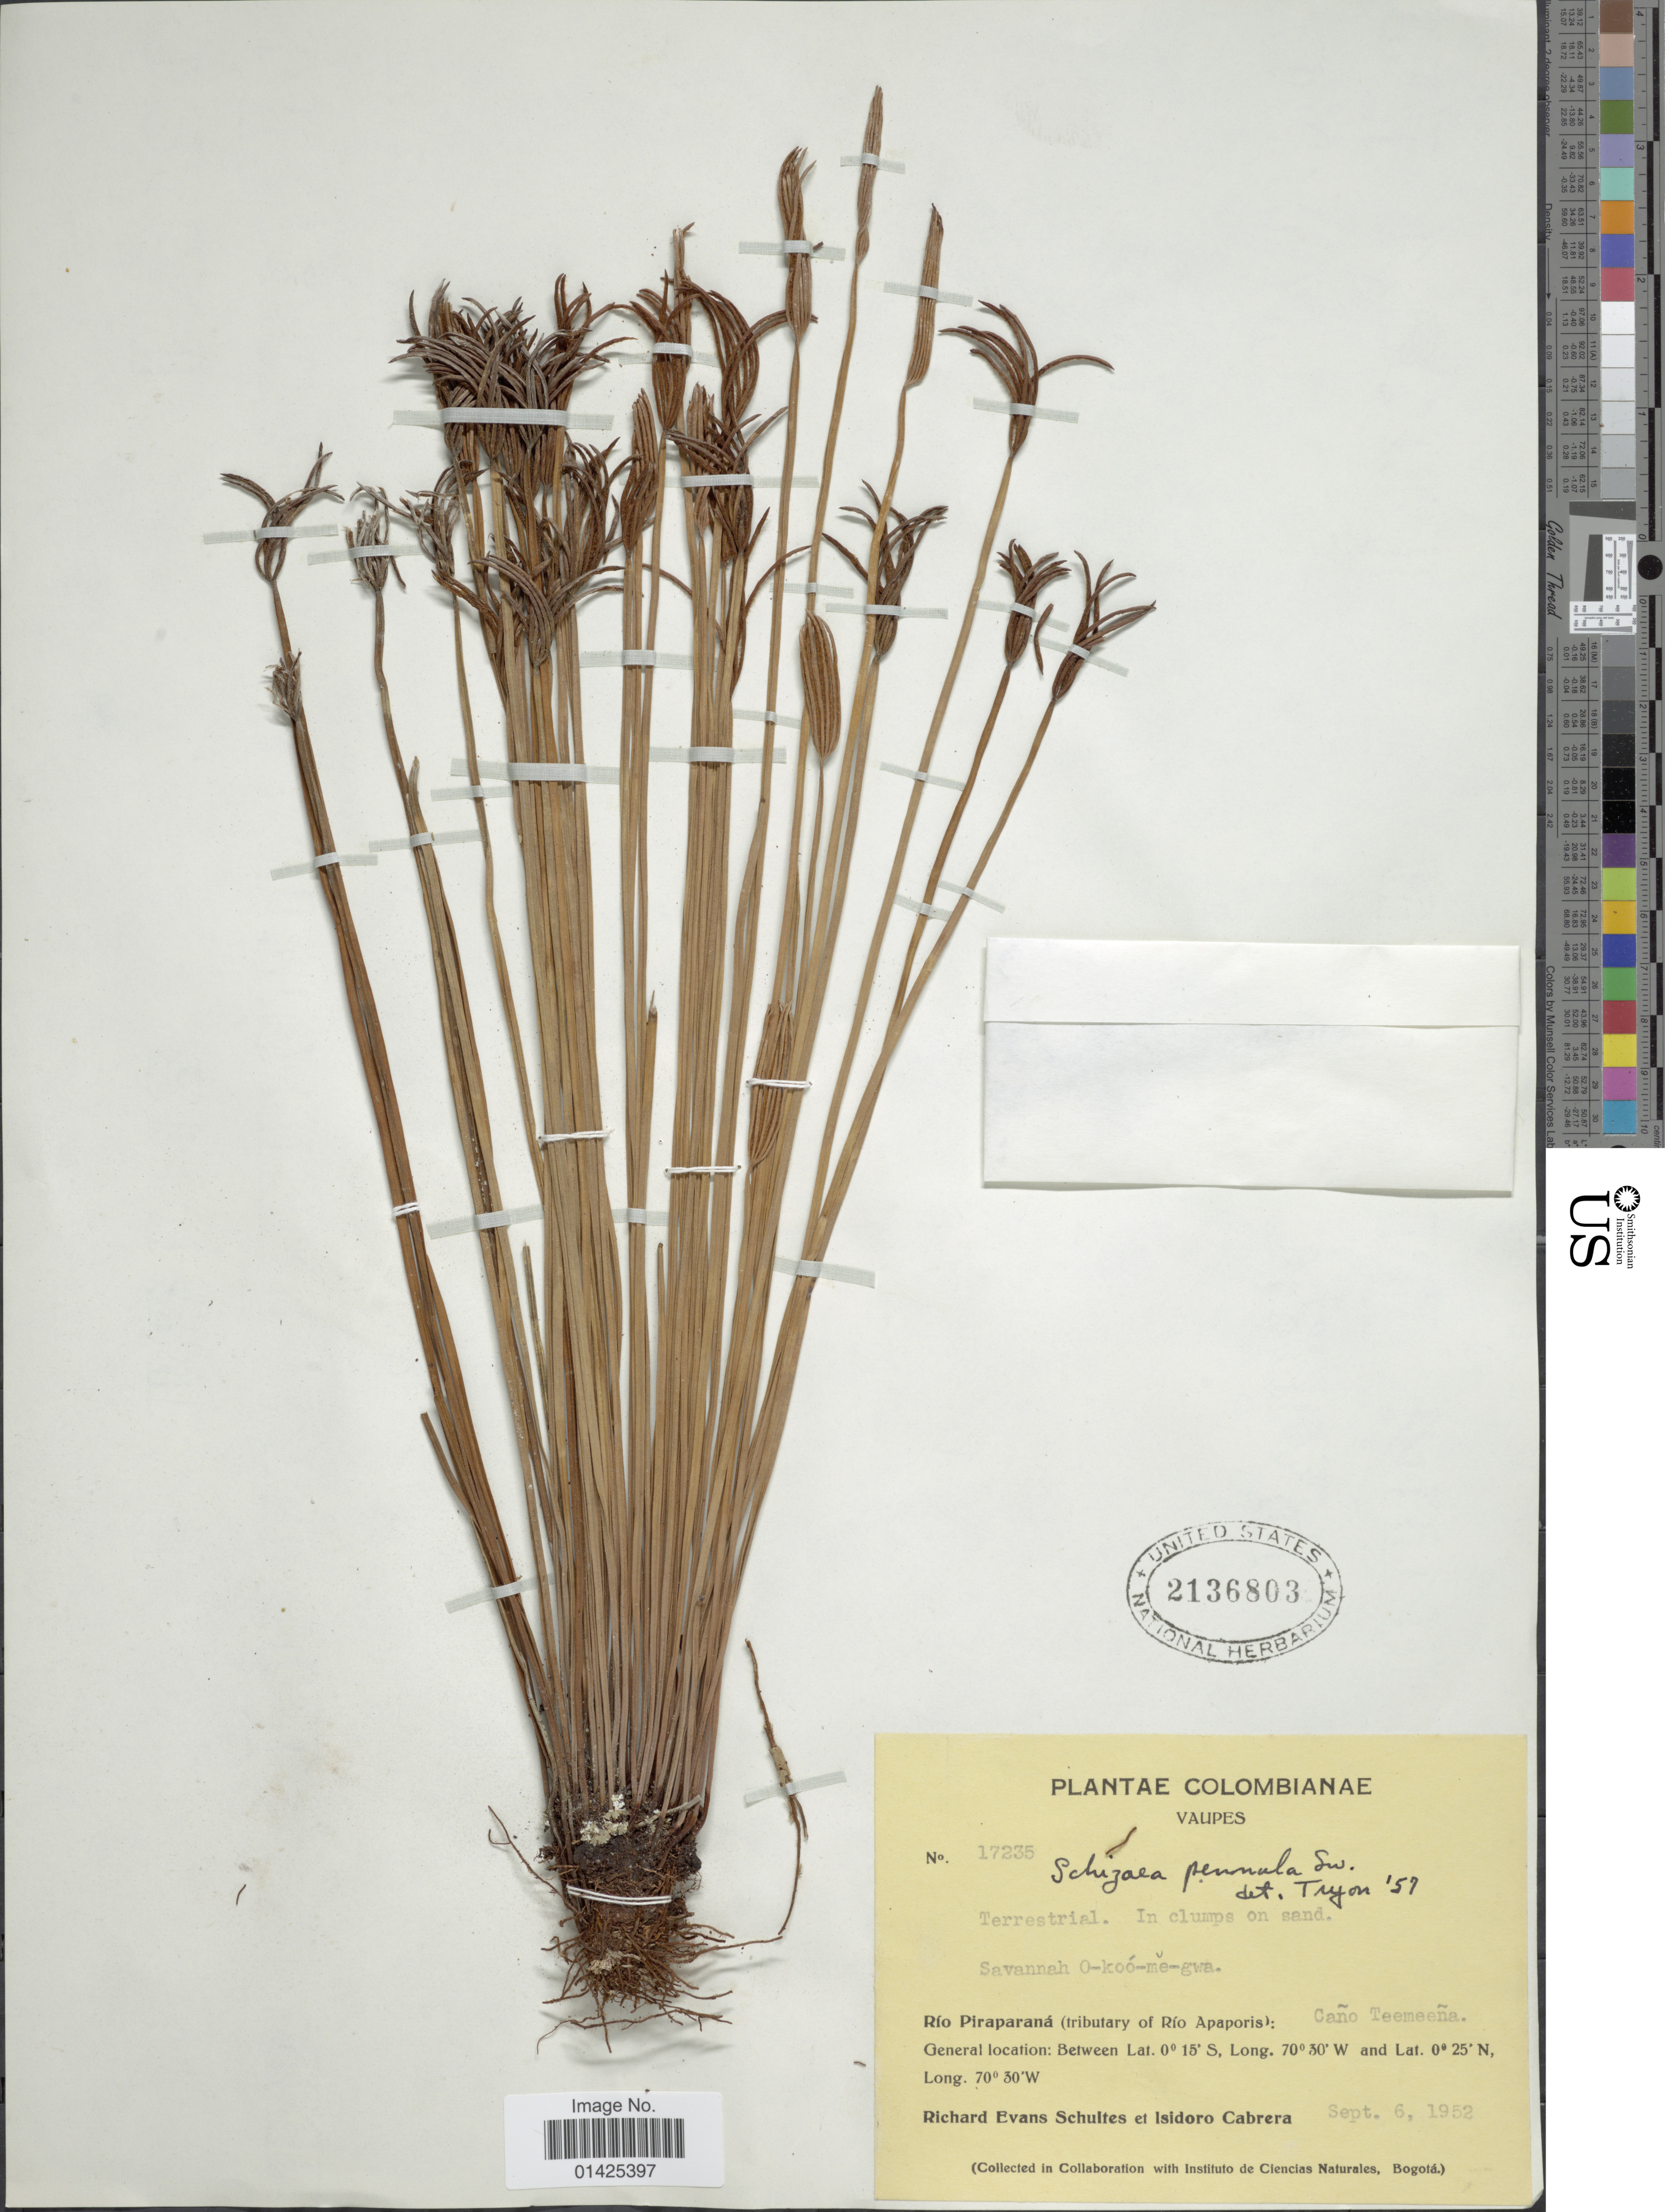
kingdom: Plantae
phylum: Tracheophyta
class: Polypodiopsida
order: Schizaeales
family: Schizaeaceae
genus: Actinostachys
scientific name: Actinostachys pennula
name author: (Sw.) Hook.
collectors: R. E. Schultes & I. Cabrera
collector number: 17235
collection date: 1952-09-06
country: Colombia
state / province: Vaupés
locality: Rio, Piraparana (tributary of Rio Apaporis) Cano Teemeena,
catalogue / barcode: US 2136803